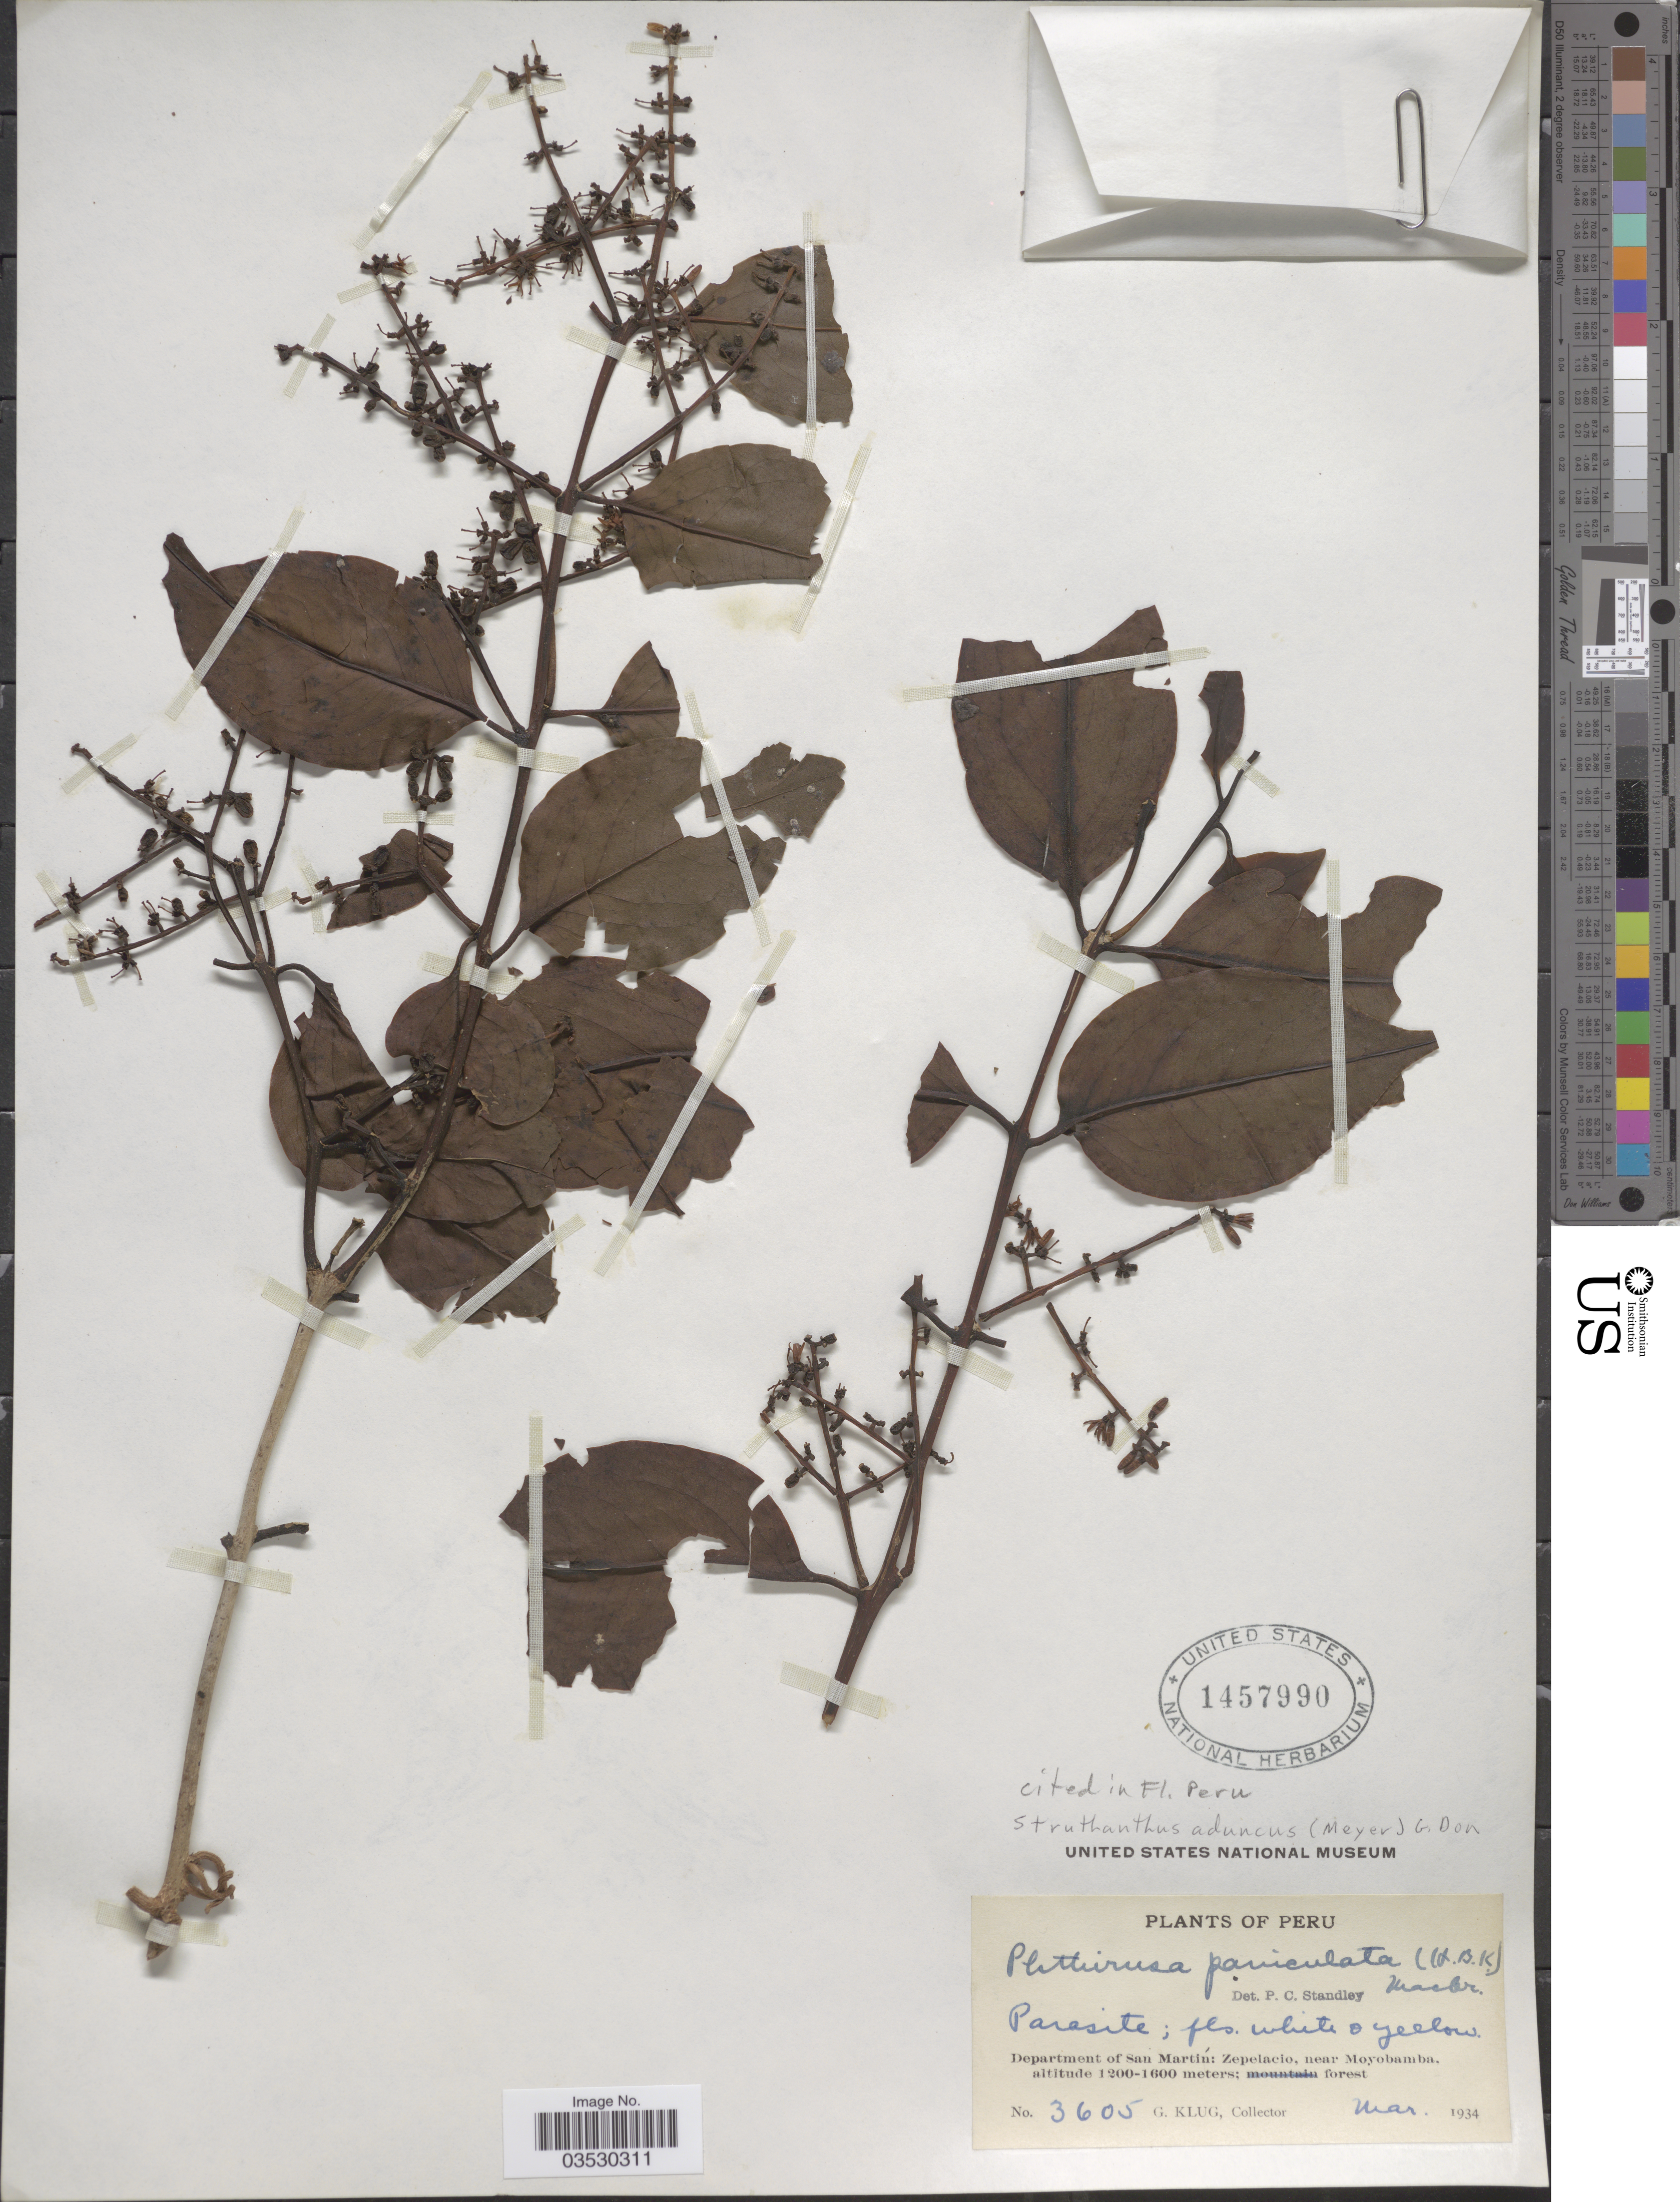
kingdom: Plantae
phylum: Tracheophyta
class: Magnoliopsida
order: Santalales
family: Loranthaceae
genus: Struthanthus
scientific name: Struthanthus aduncus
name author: (G. Mey.) G. Don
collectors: G. Klug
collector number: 3605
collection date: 1934-03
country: Peru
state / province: San Martín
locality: Department of San Martín: Zepelacio, near Moyobamba.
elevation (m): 1200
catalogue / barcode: US 1457990